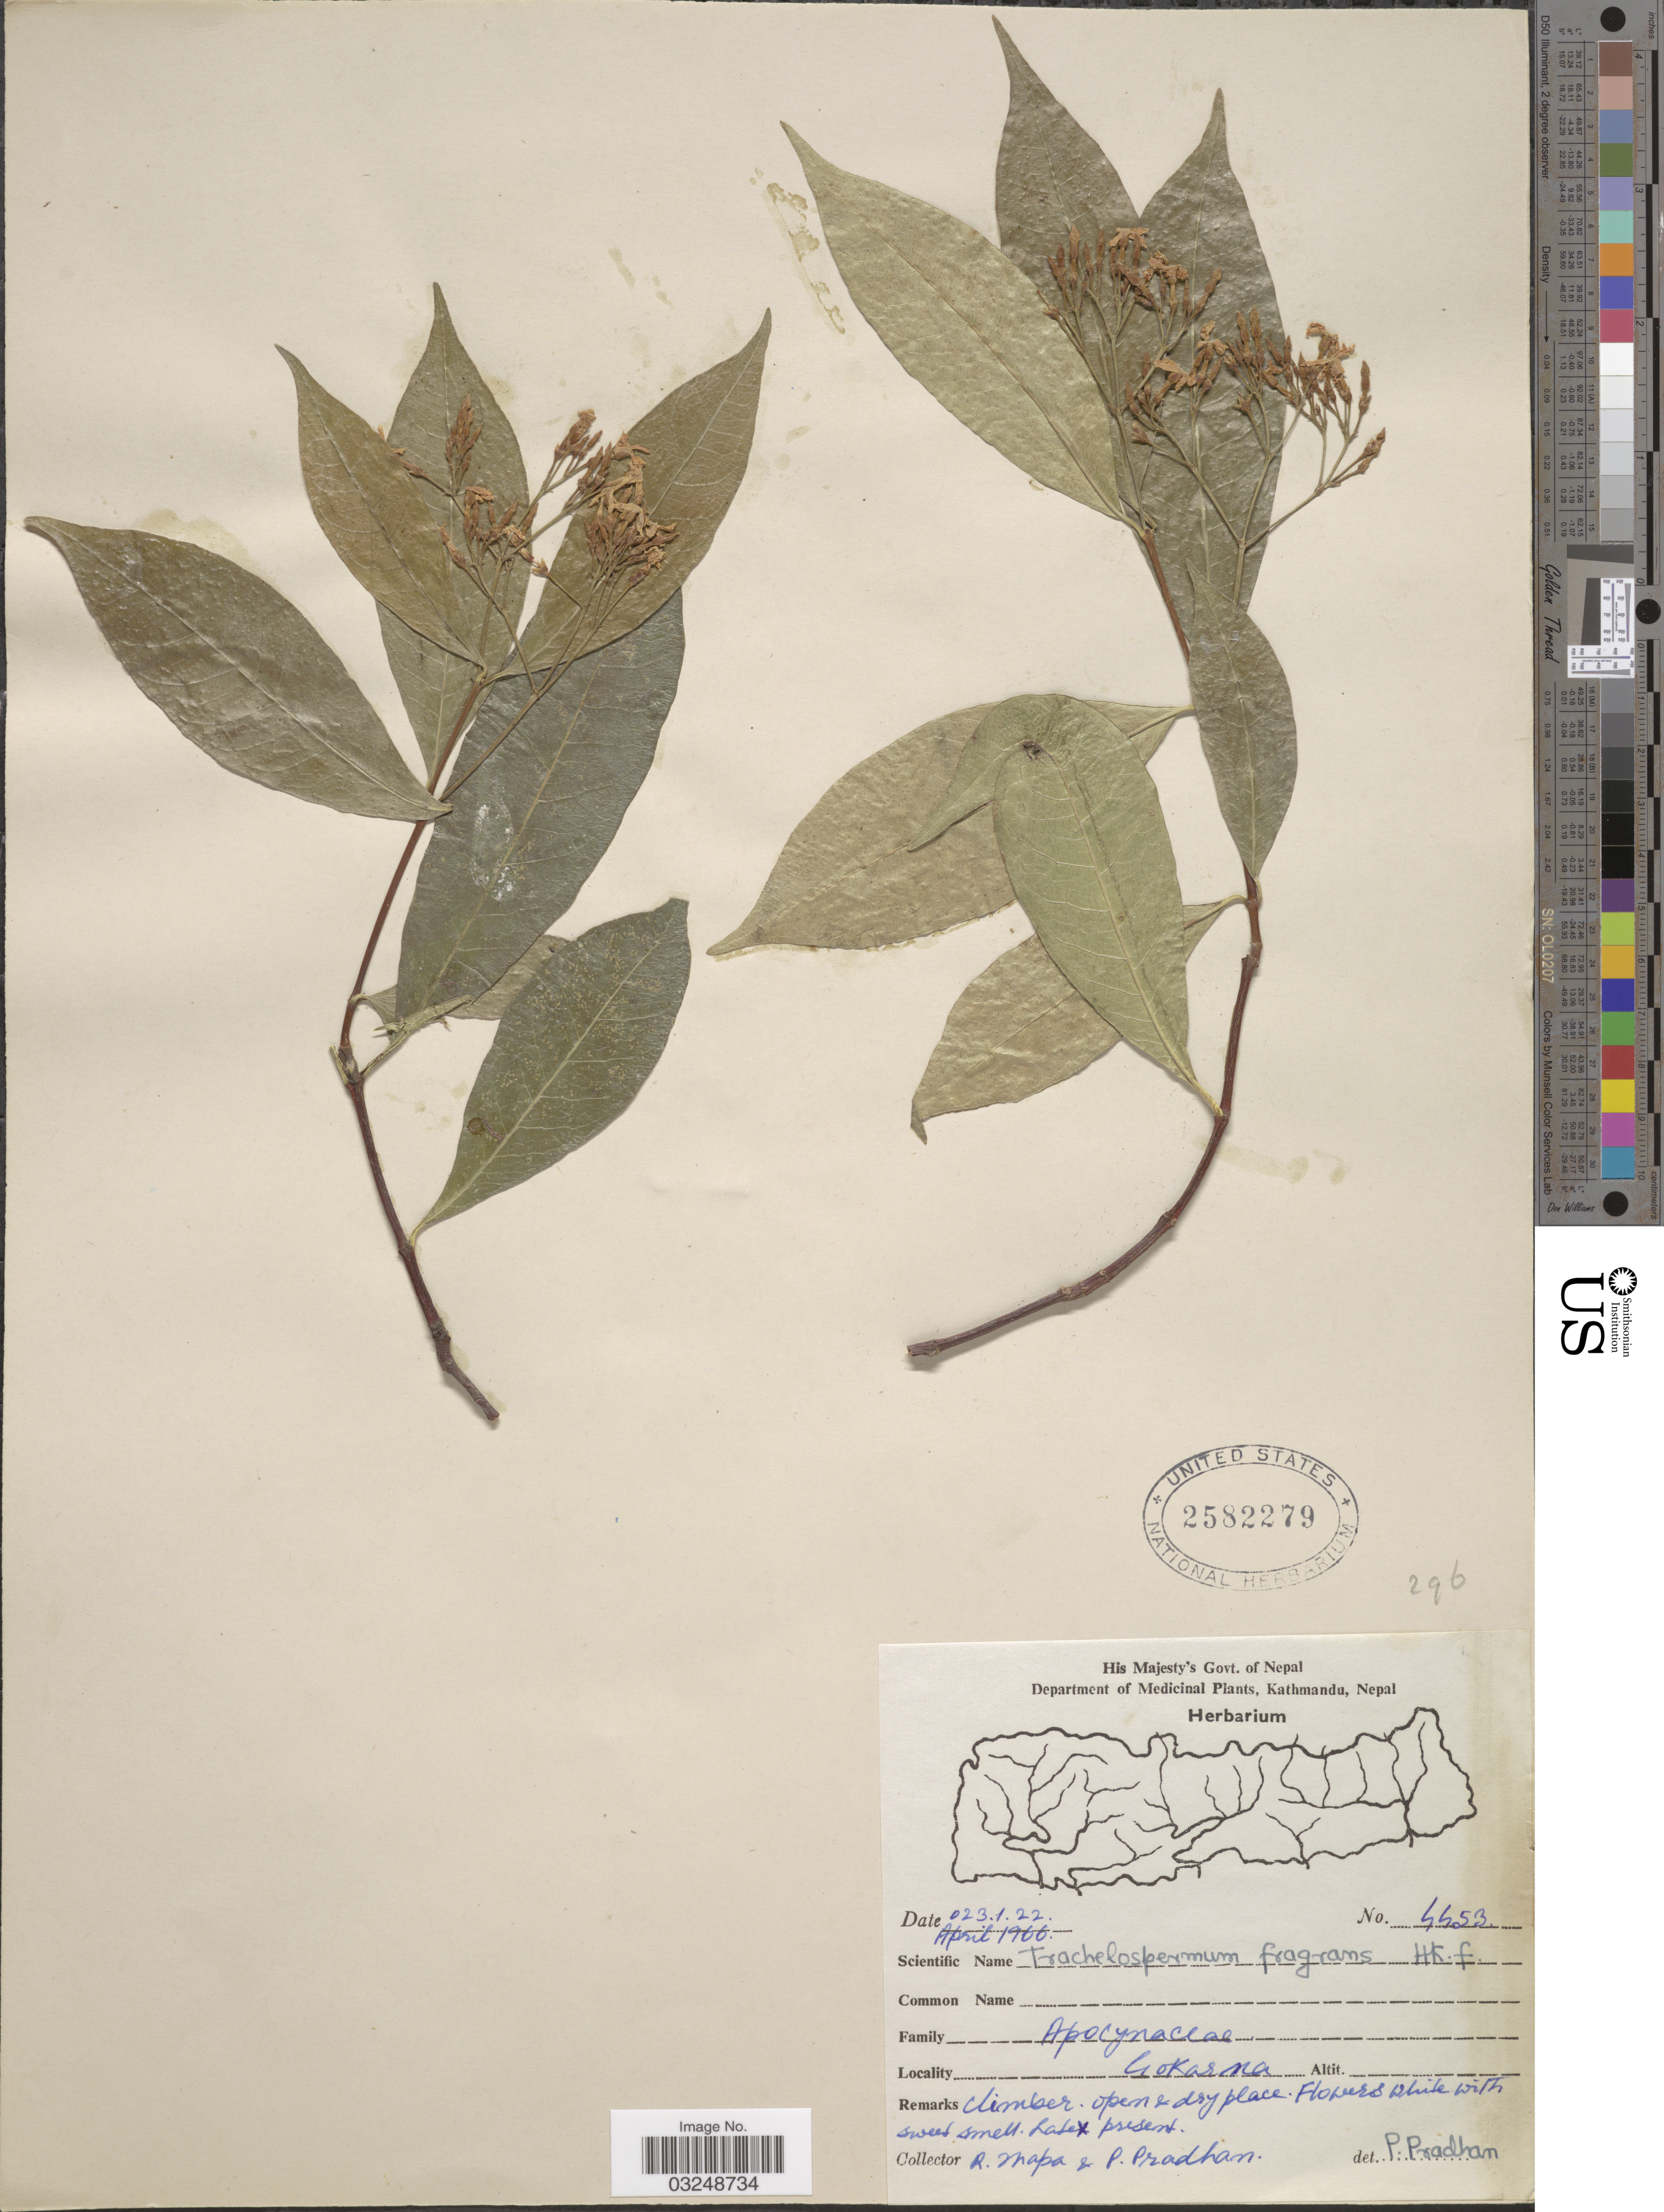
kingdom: Plantae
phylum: Tracheophyta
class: Magnoliopsida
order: Gentianales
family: Apocynaceae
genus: Trachelospermum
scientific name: Trachelospermum fragrans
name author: (Wall. ex G. Don) Hook. f.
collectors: R. Thapa & P. Pradhan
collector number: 4453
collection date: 1966-04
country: Nepal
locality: Gokarna.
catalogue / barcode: US 2582279